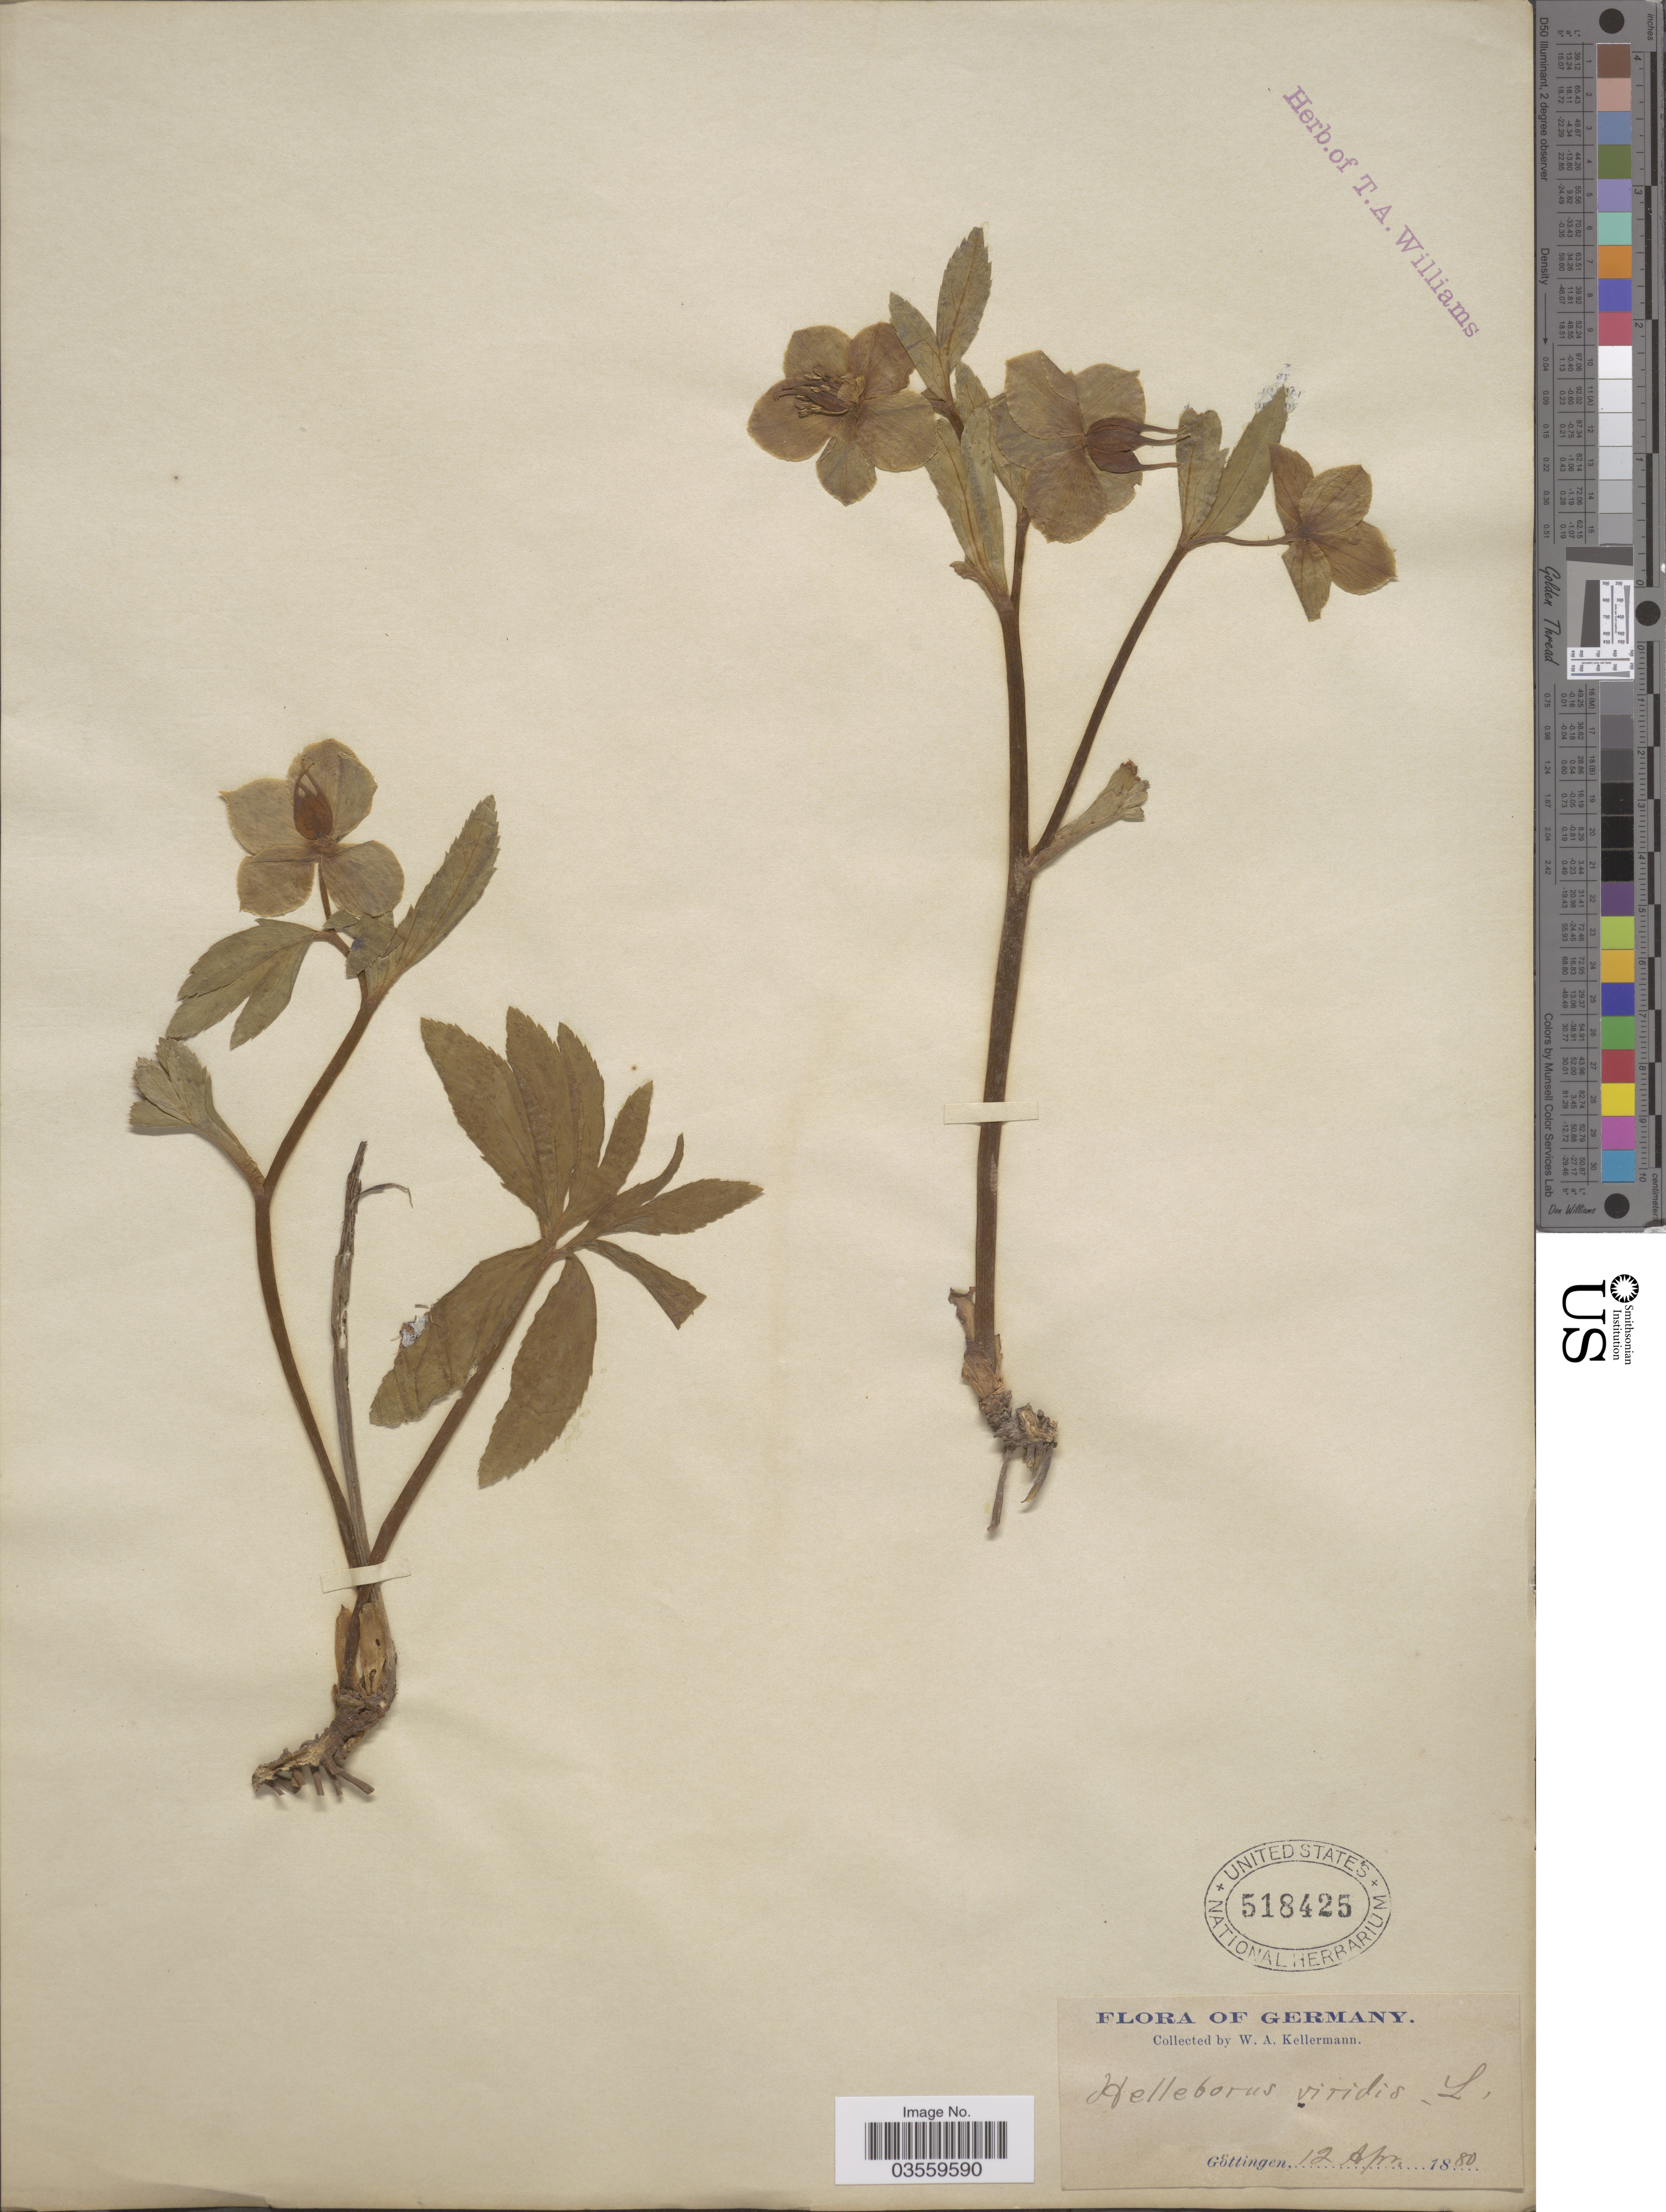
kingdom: Plantae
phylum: Tracheophyta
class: Magnoliopsida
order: Ranunculales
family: Ranunculaceae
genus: Helleborus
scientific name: Helleborus viridis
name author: L.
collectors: W. A. Kellermann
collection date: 1880-04-12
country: Germany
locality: Göttingen.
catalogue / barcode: US 518425